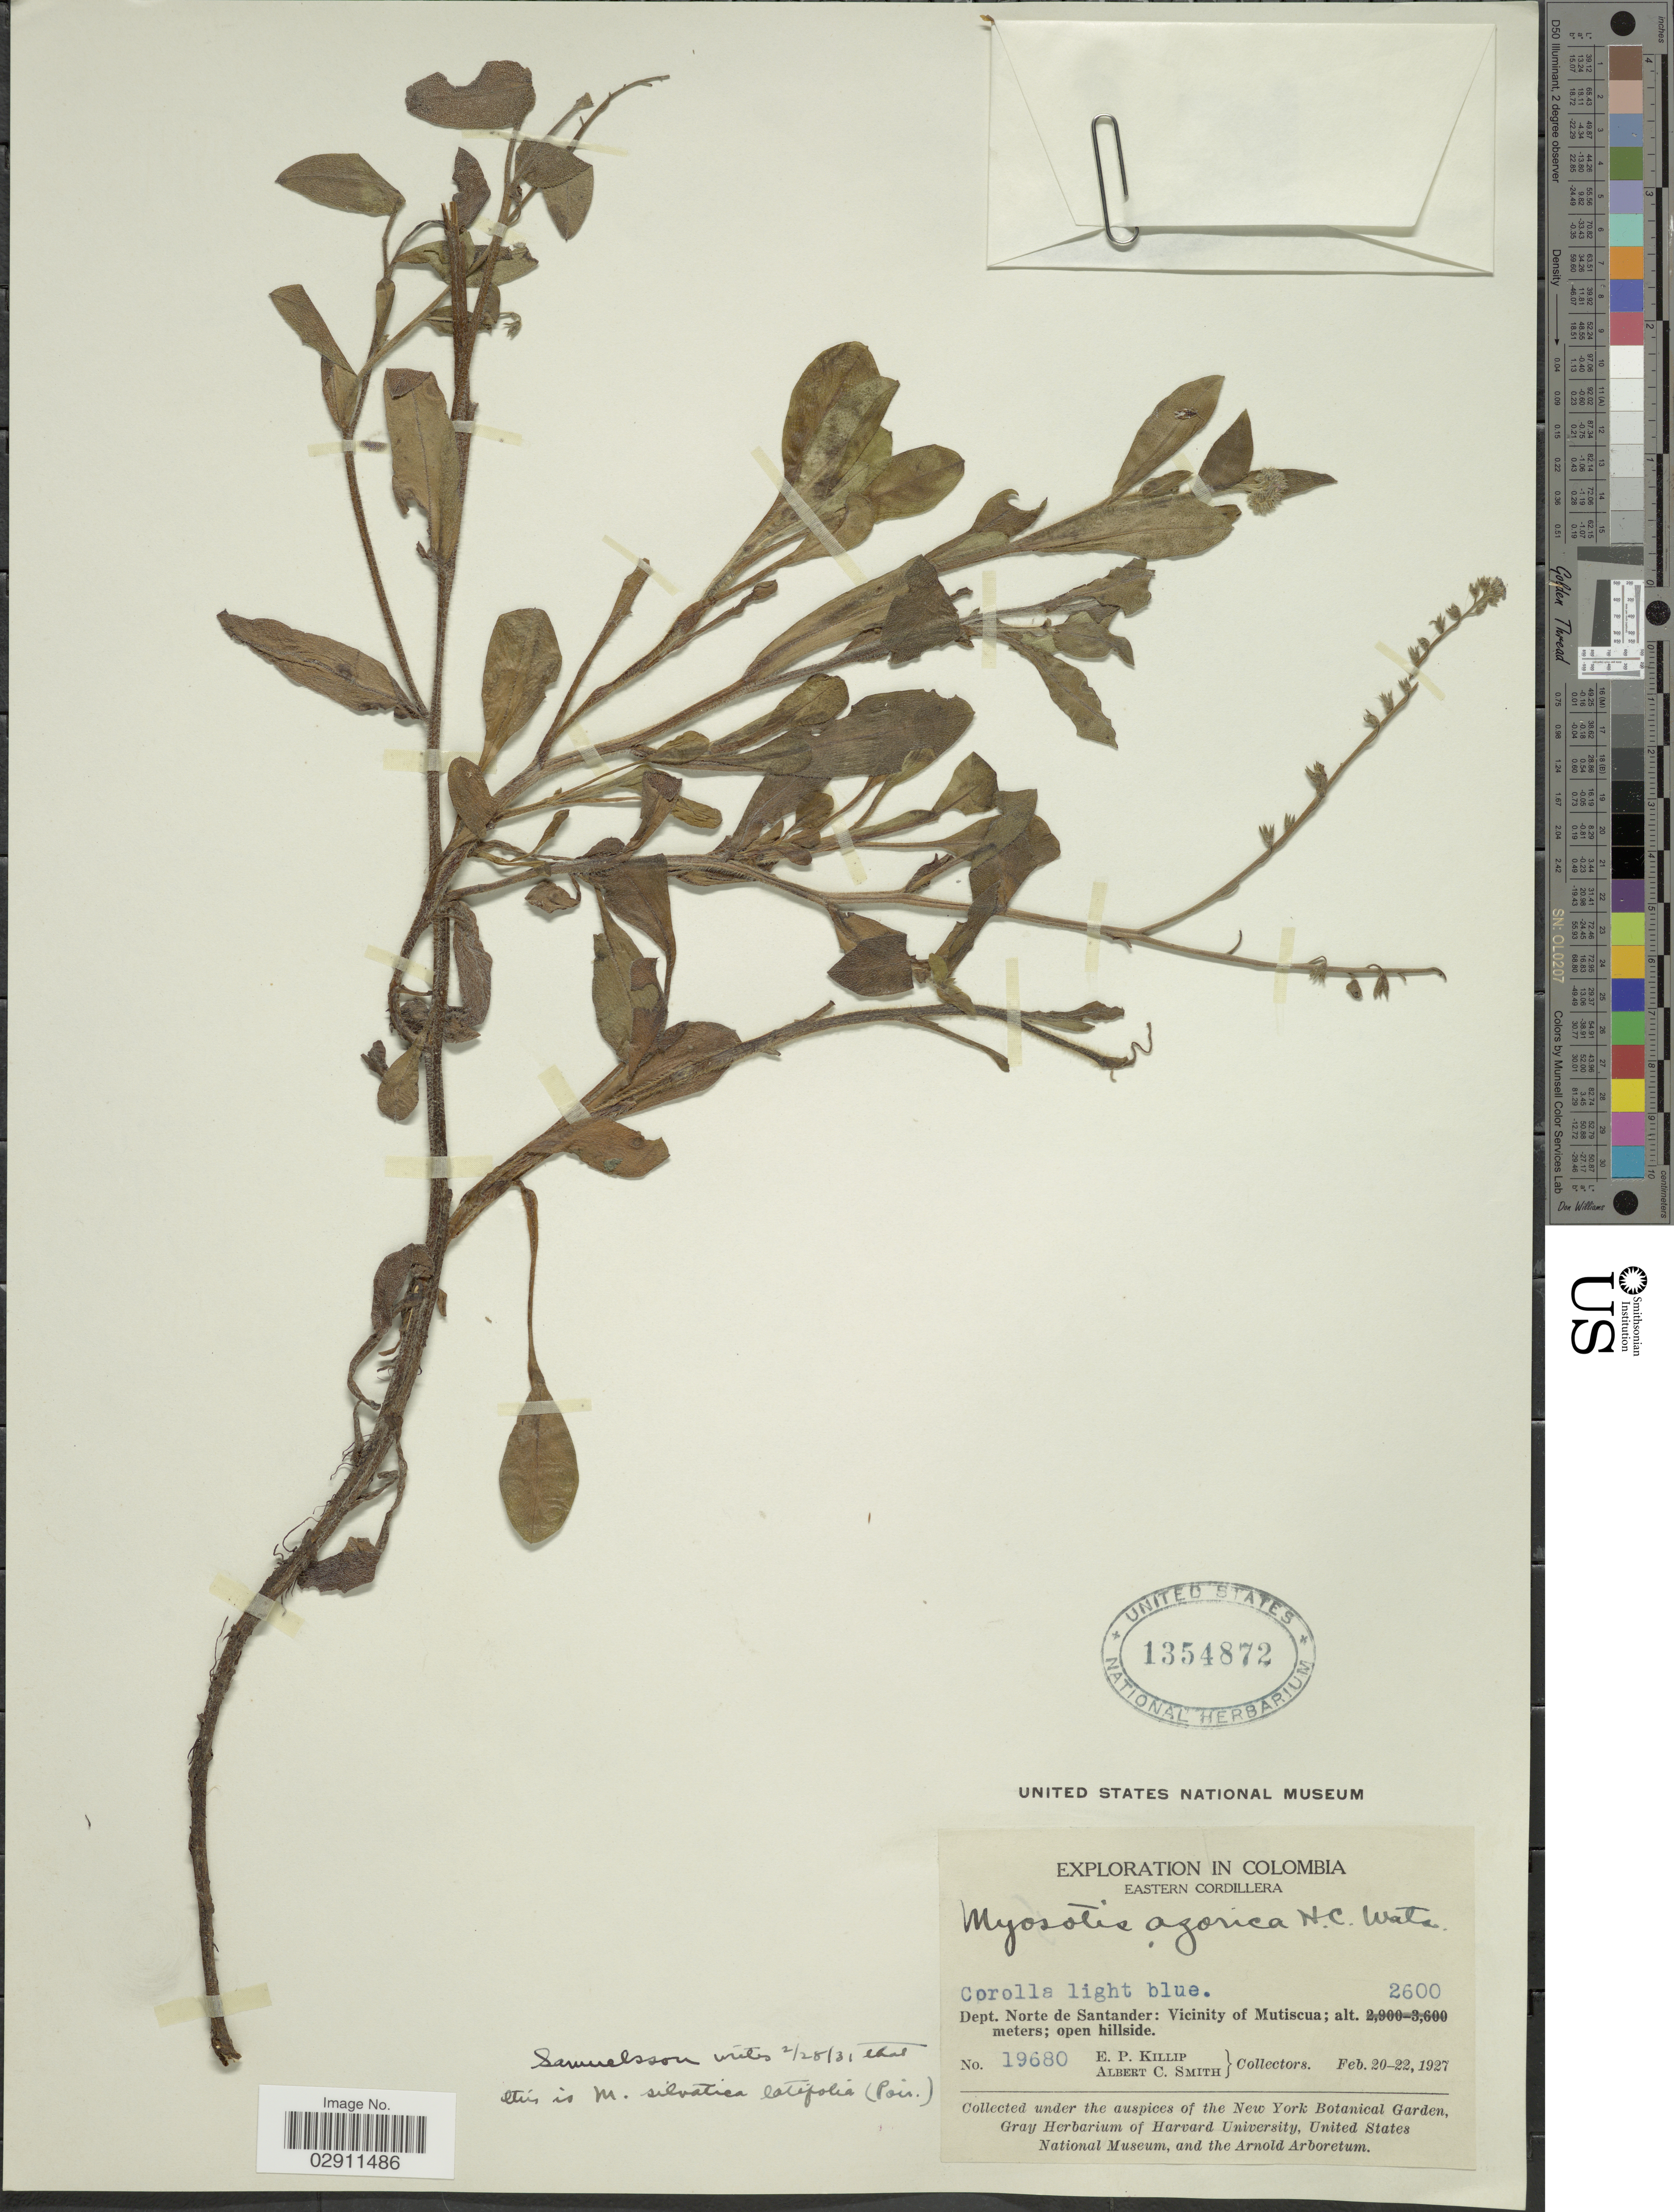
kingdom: Plantae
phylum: Tracheophyta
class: Magnoliopsida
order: Boraginales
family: Boraginaceae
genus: Myosotis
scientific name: Myosotis azorica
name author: H. C. Watson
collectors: E. P. Killip & A. C. Smith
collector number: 19680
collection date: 1927-02-20/1927-02-22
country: Colombia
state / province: Norte de Santander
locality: Eastern Cordillera, Dept. Norte de Santander: Vicinity of Mutiscua.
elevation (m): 2600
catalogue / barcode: US 1354872